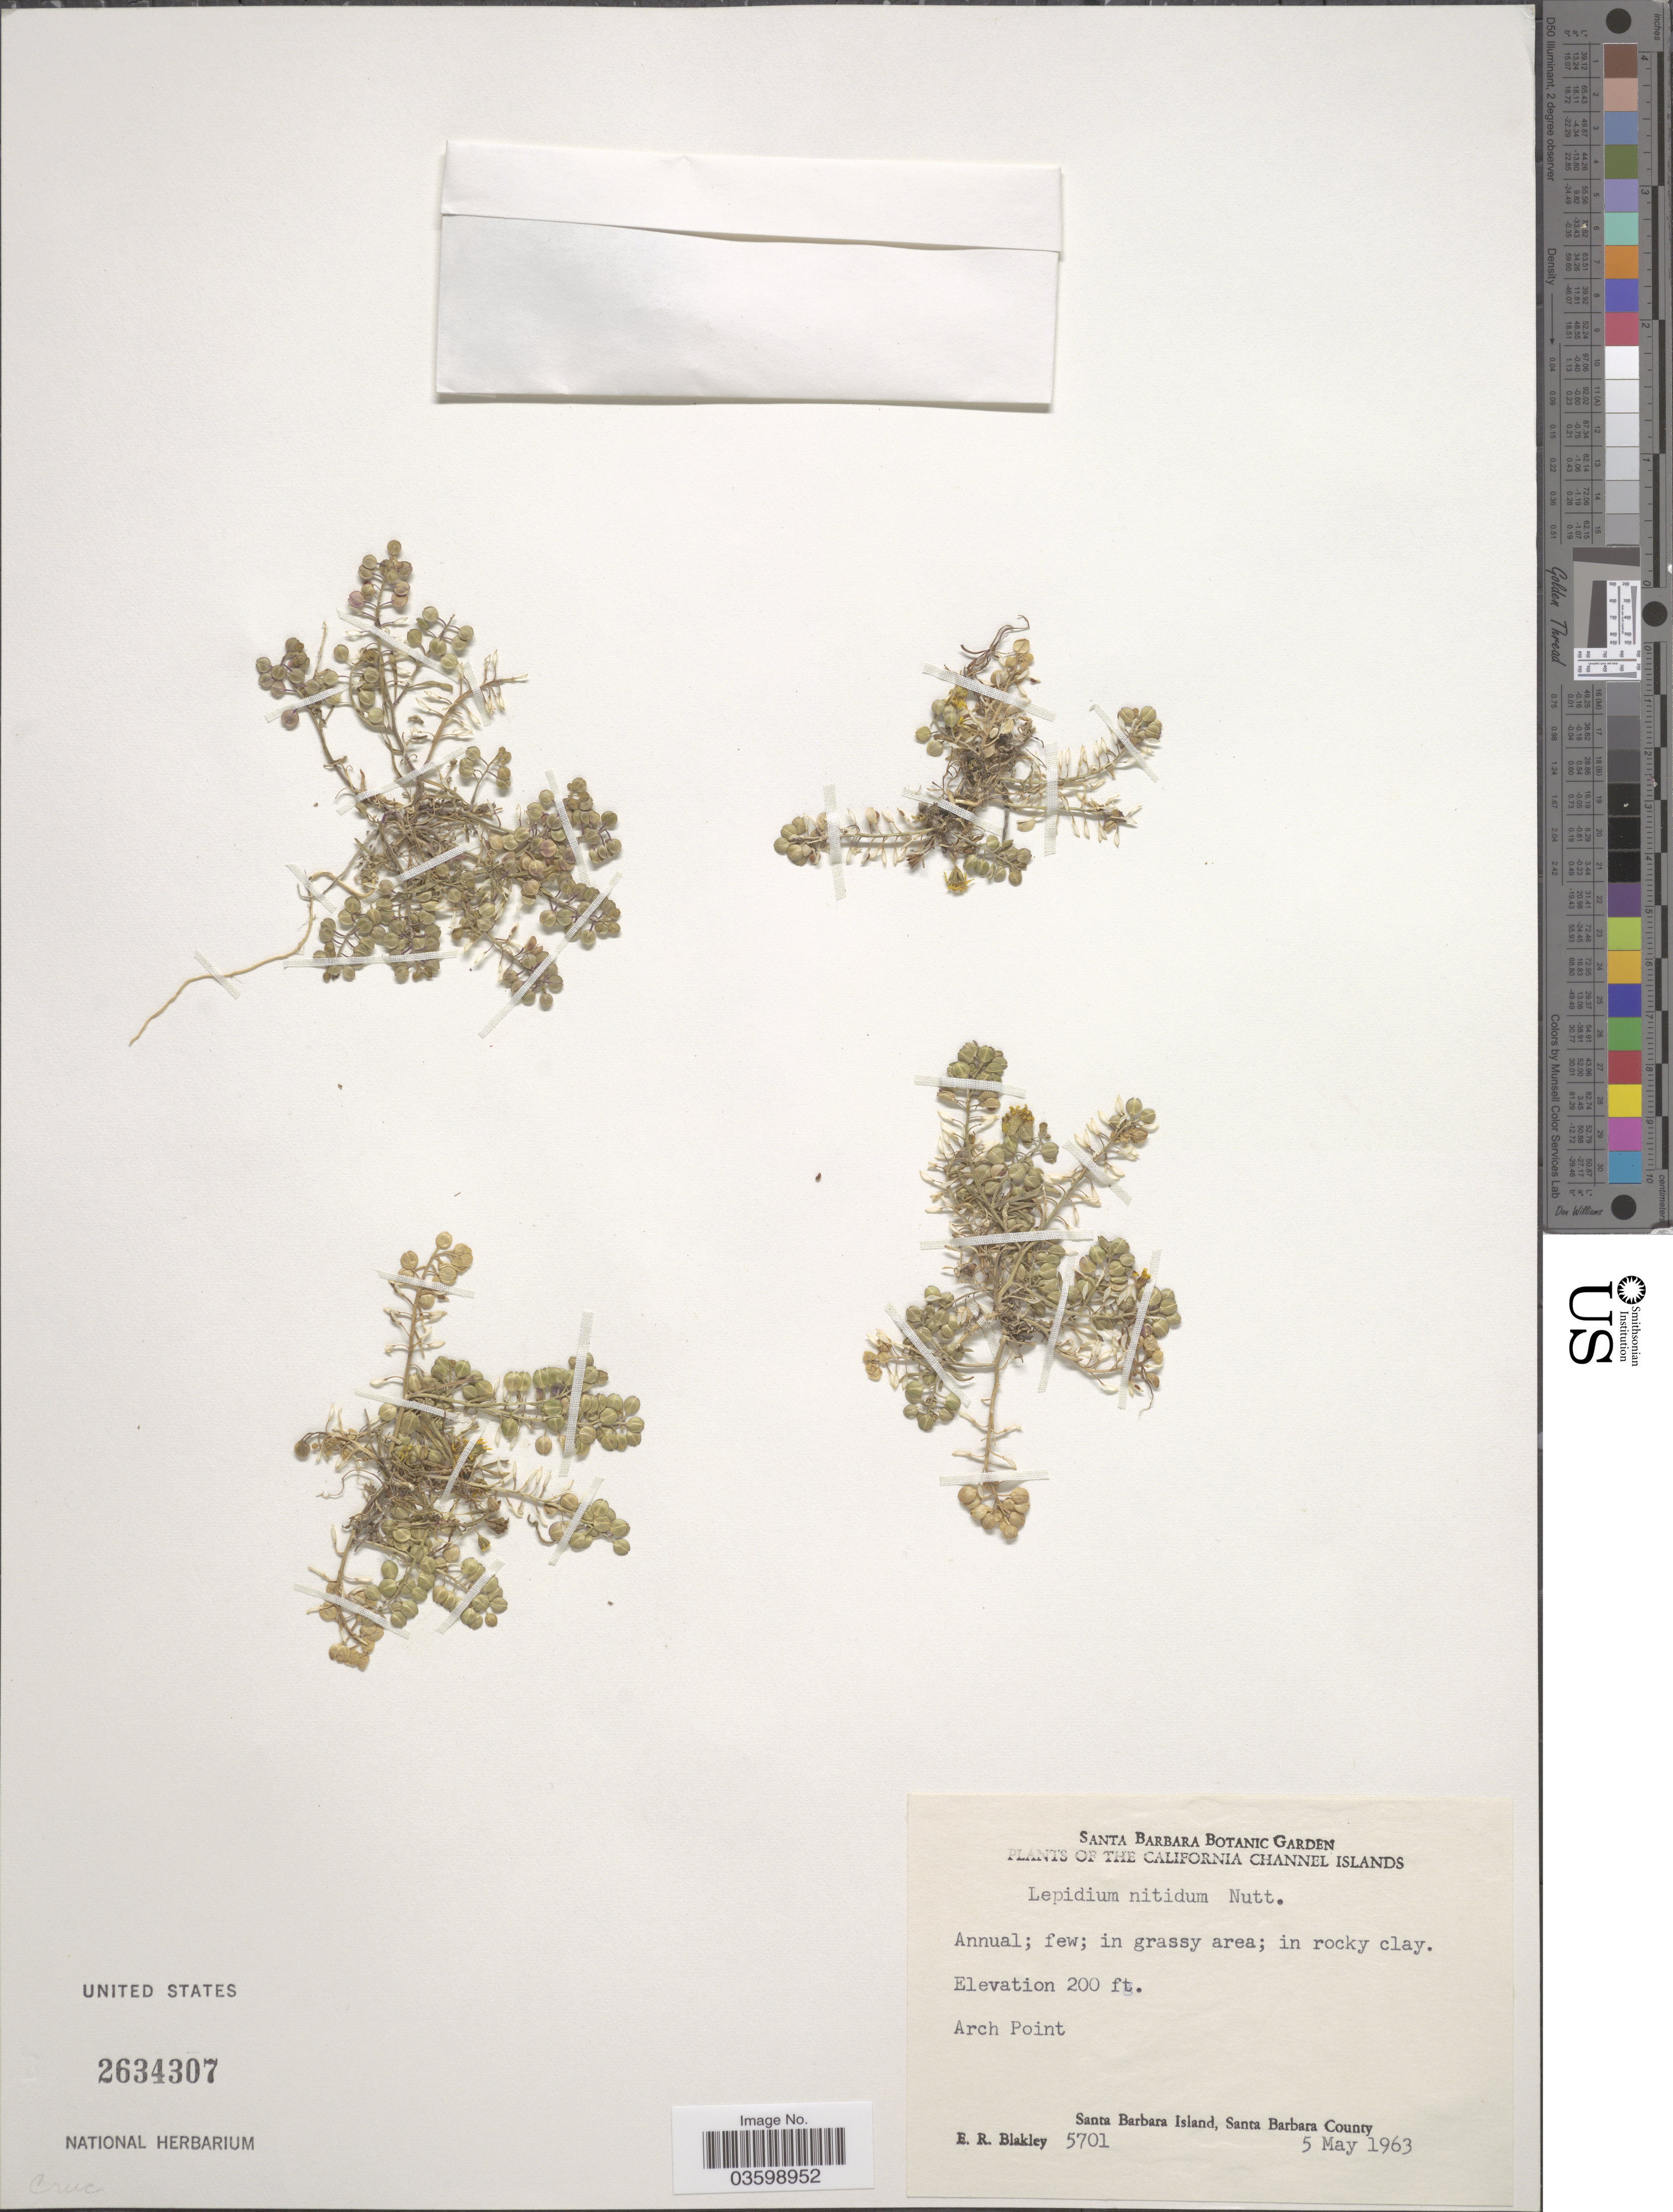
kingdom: Plantae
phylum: Tracheophyta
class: Magnoliopsida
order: Brassicales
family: Brassicaceae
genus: Lepidium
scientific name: Lepidium nitidum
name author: Nutt.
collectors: E. R. Blakley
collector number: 5701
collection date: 1963-05-05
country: United States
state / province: California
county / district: Santa Barbara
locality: The California Channel Islands. Arch Point. Santa Barbara Island, Santa Barbara County.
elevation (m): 61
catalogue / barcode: US 2634307